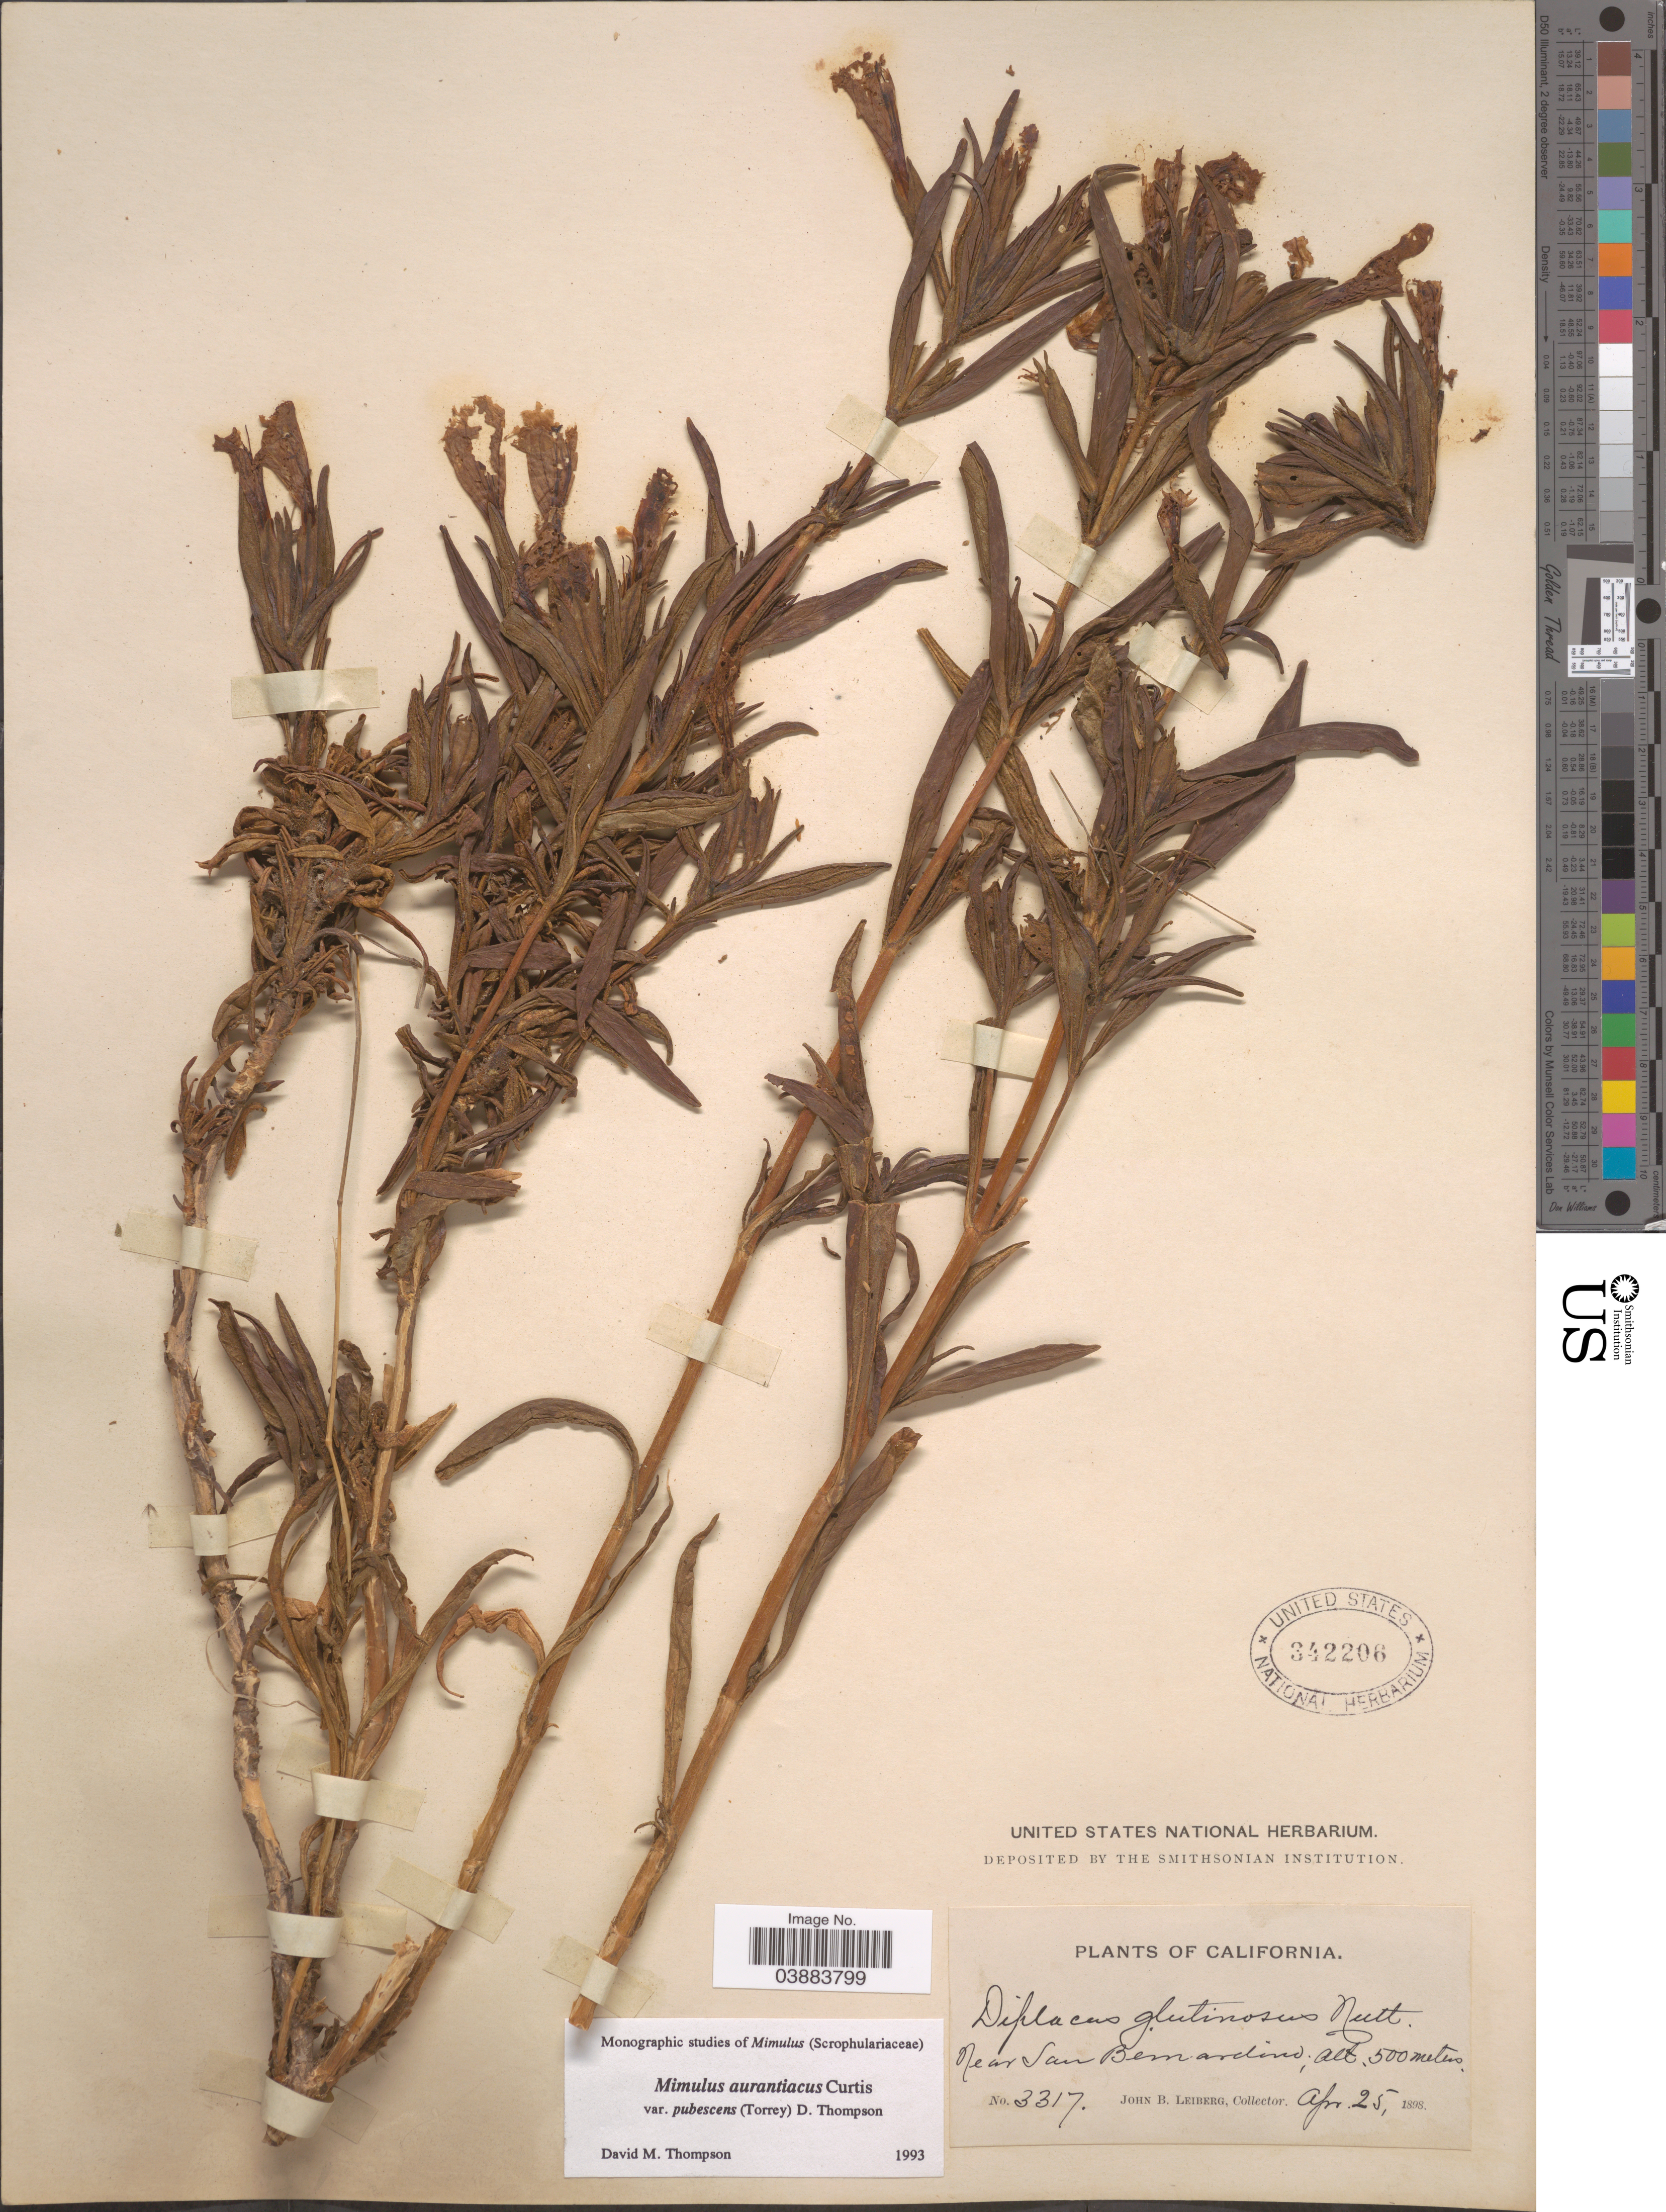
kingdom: Plantae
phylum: Tracheophyta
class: Magnoliopsida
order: Lamiales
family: Phrymaceae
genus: Diplacus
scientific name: Diplacus aurantiacus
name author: (Curtis) Jeps.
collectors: J. B. Leiberg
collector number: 3317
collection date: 1898-04-25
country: United States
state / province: California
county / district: San Bernardino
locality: Near San Bernardino.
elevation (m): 500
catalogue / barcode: US 342206